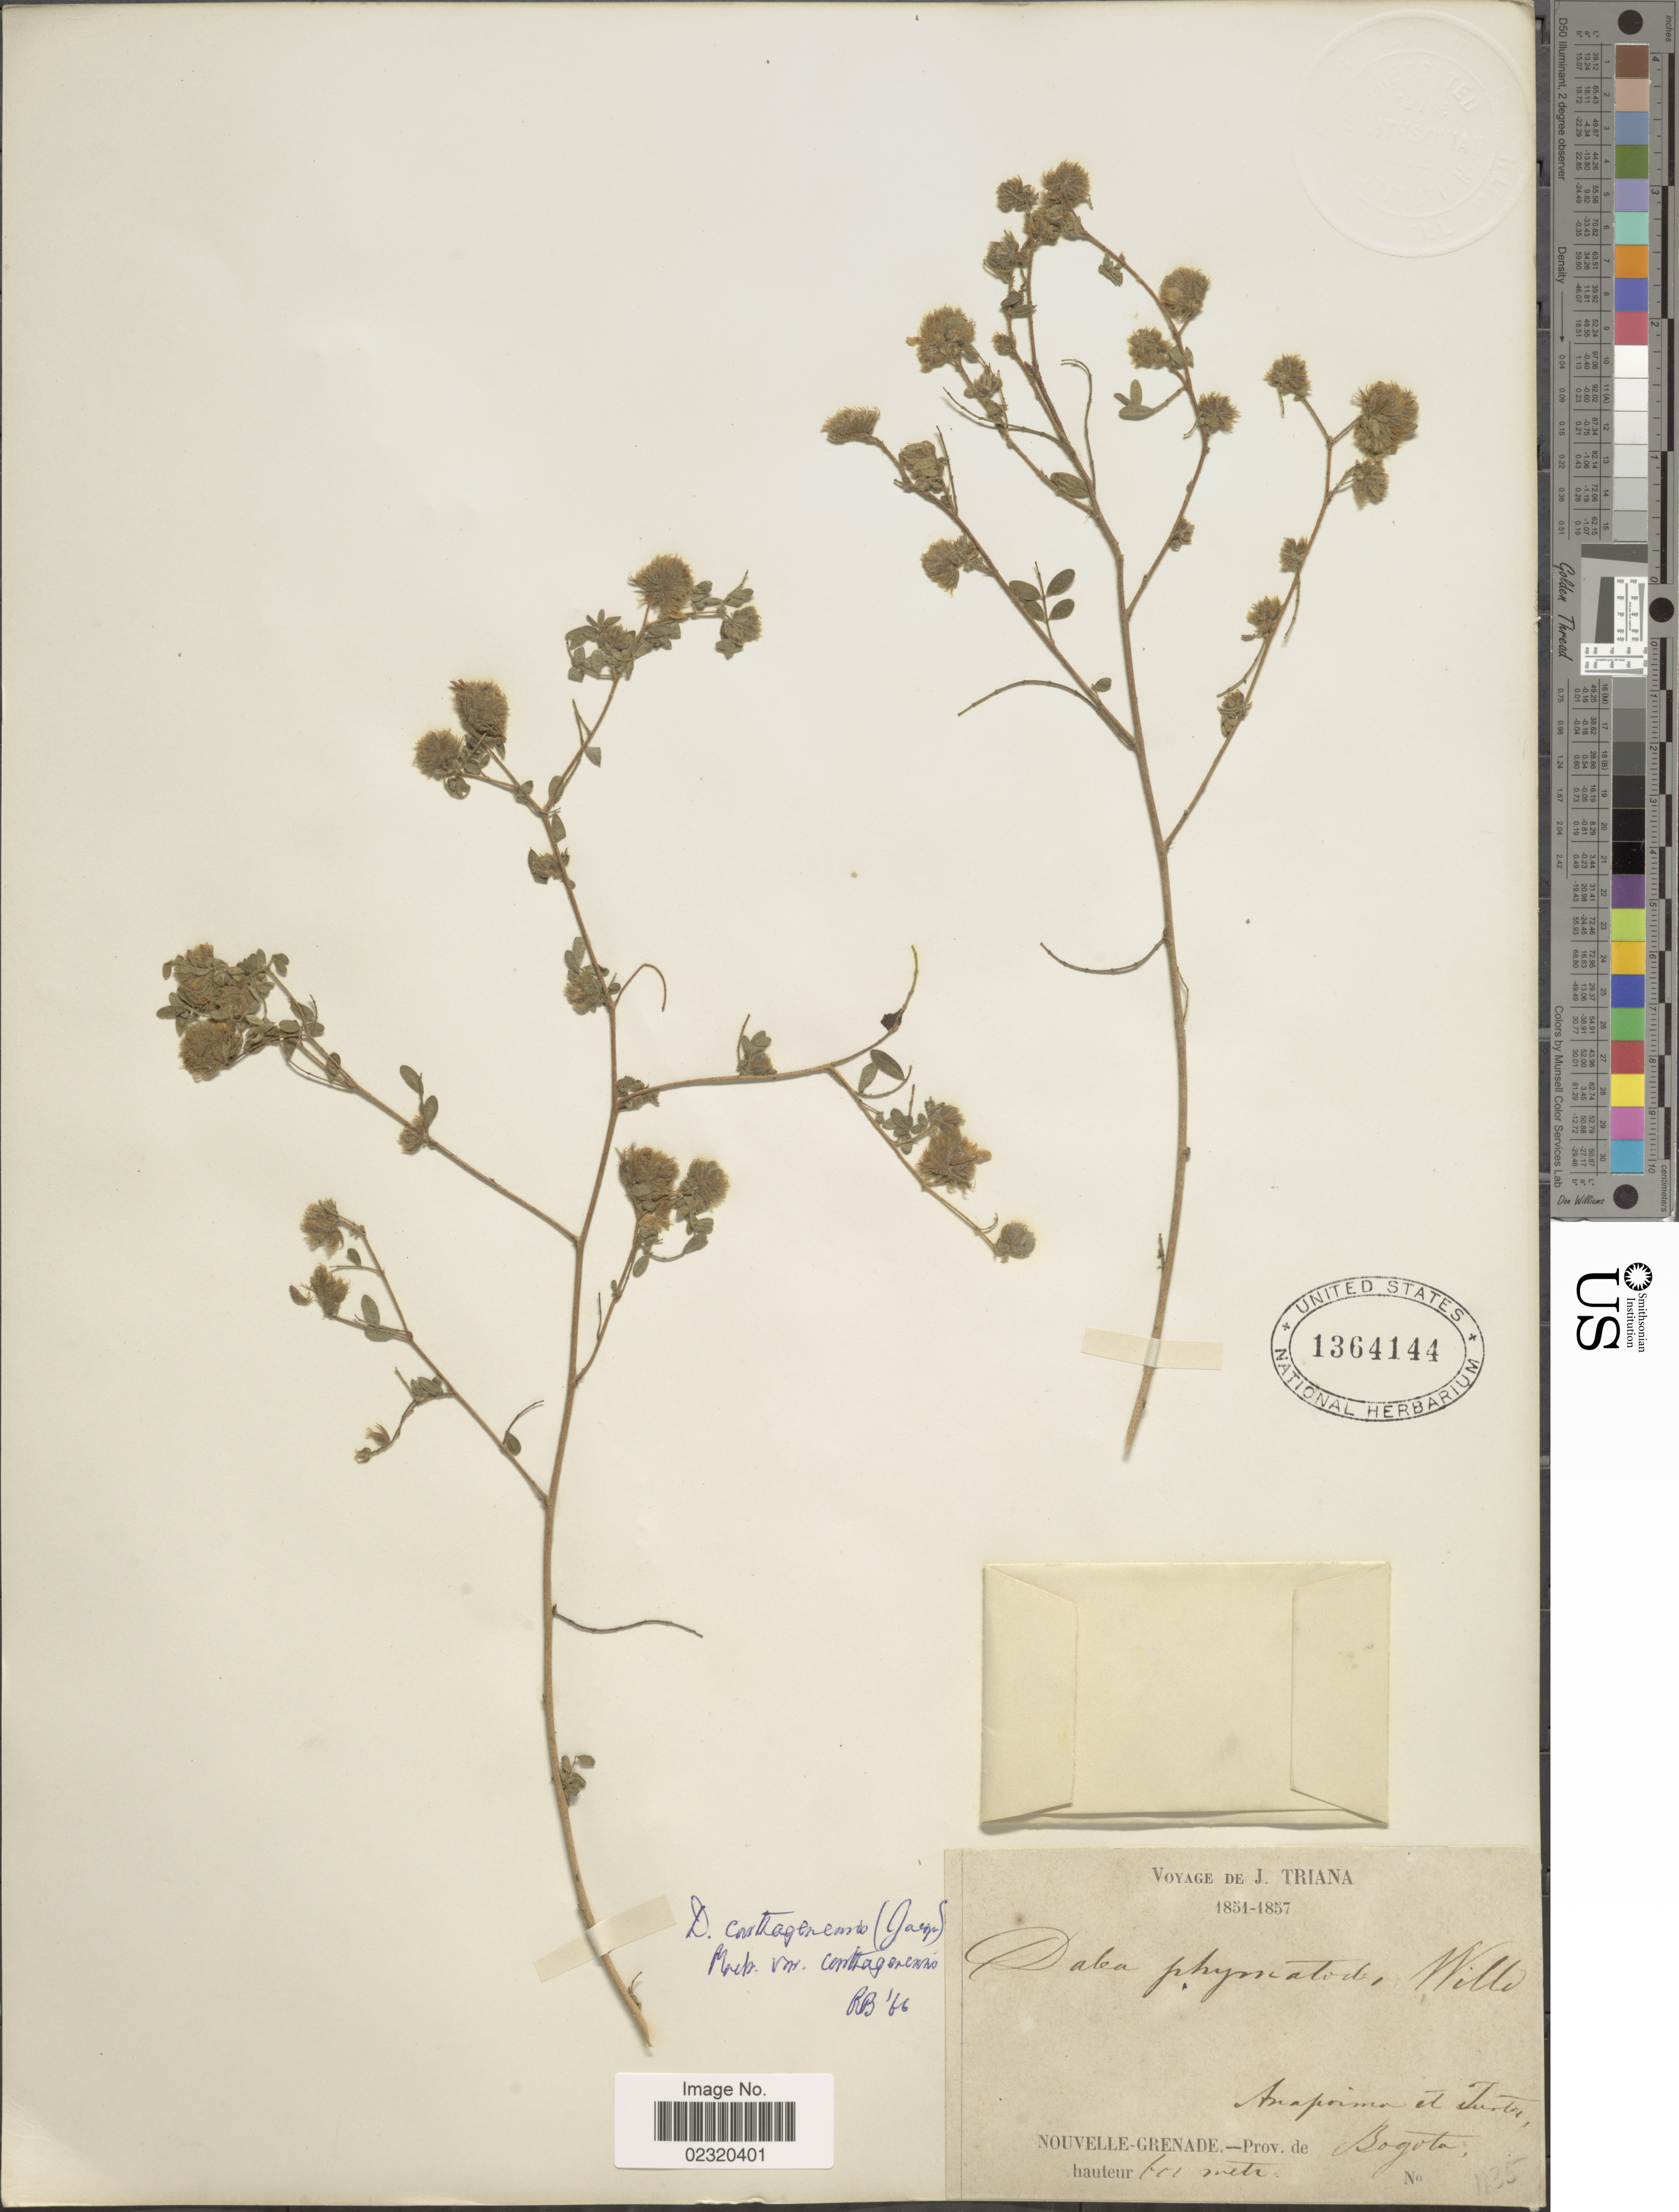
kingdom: Plantae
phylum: Tracheophyta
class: Magnoliopsida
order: Fabales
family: Fabaceae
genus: Dalea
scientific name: Dalea carthagenensis var. carthagenensis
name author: (Jacq.) J.F. Macbr.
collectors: J. Triana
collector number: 1135?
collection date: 1851/1857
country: Colombia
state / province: Bogota D.C.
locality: Arapoima et Turta [interpreted], Nouvelle-Grenada, Prov. de Bogota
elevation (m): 600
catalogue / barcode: US 1364144